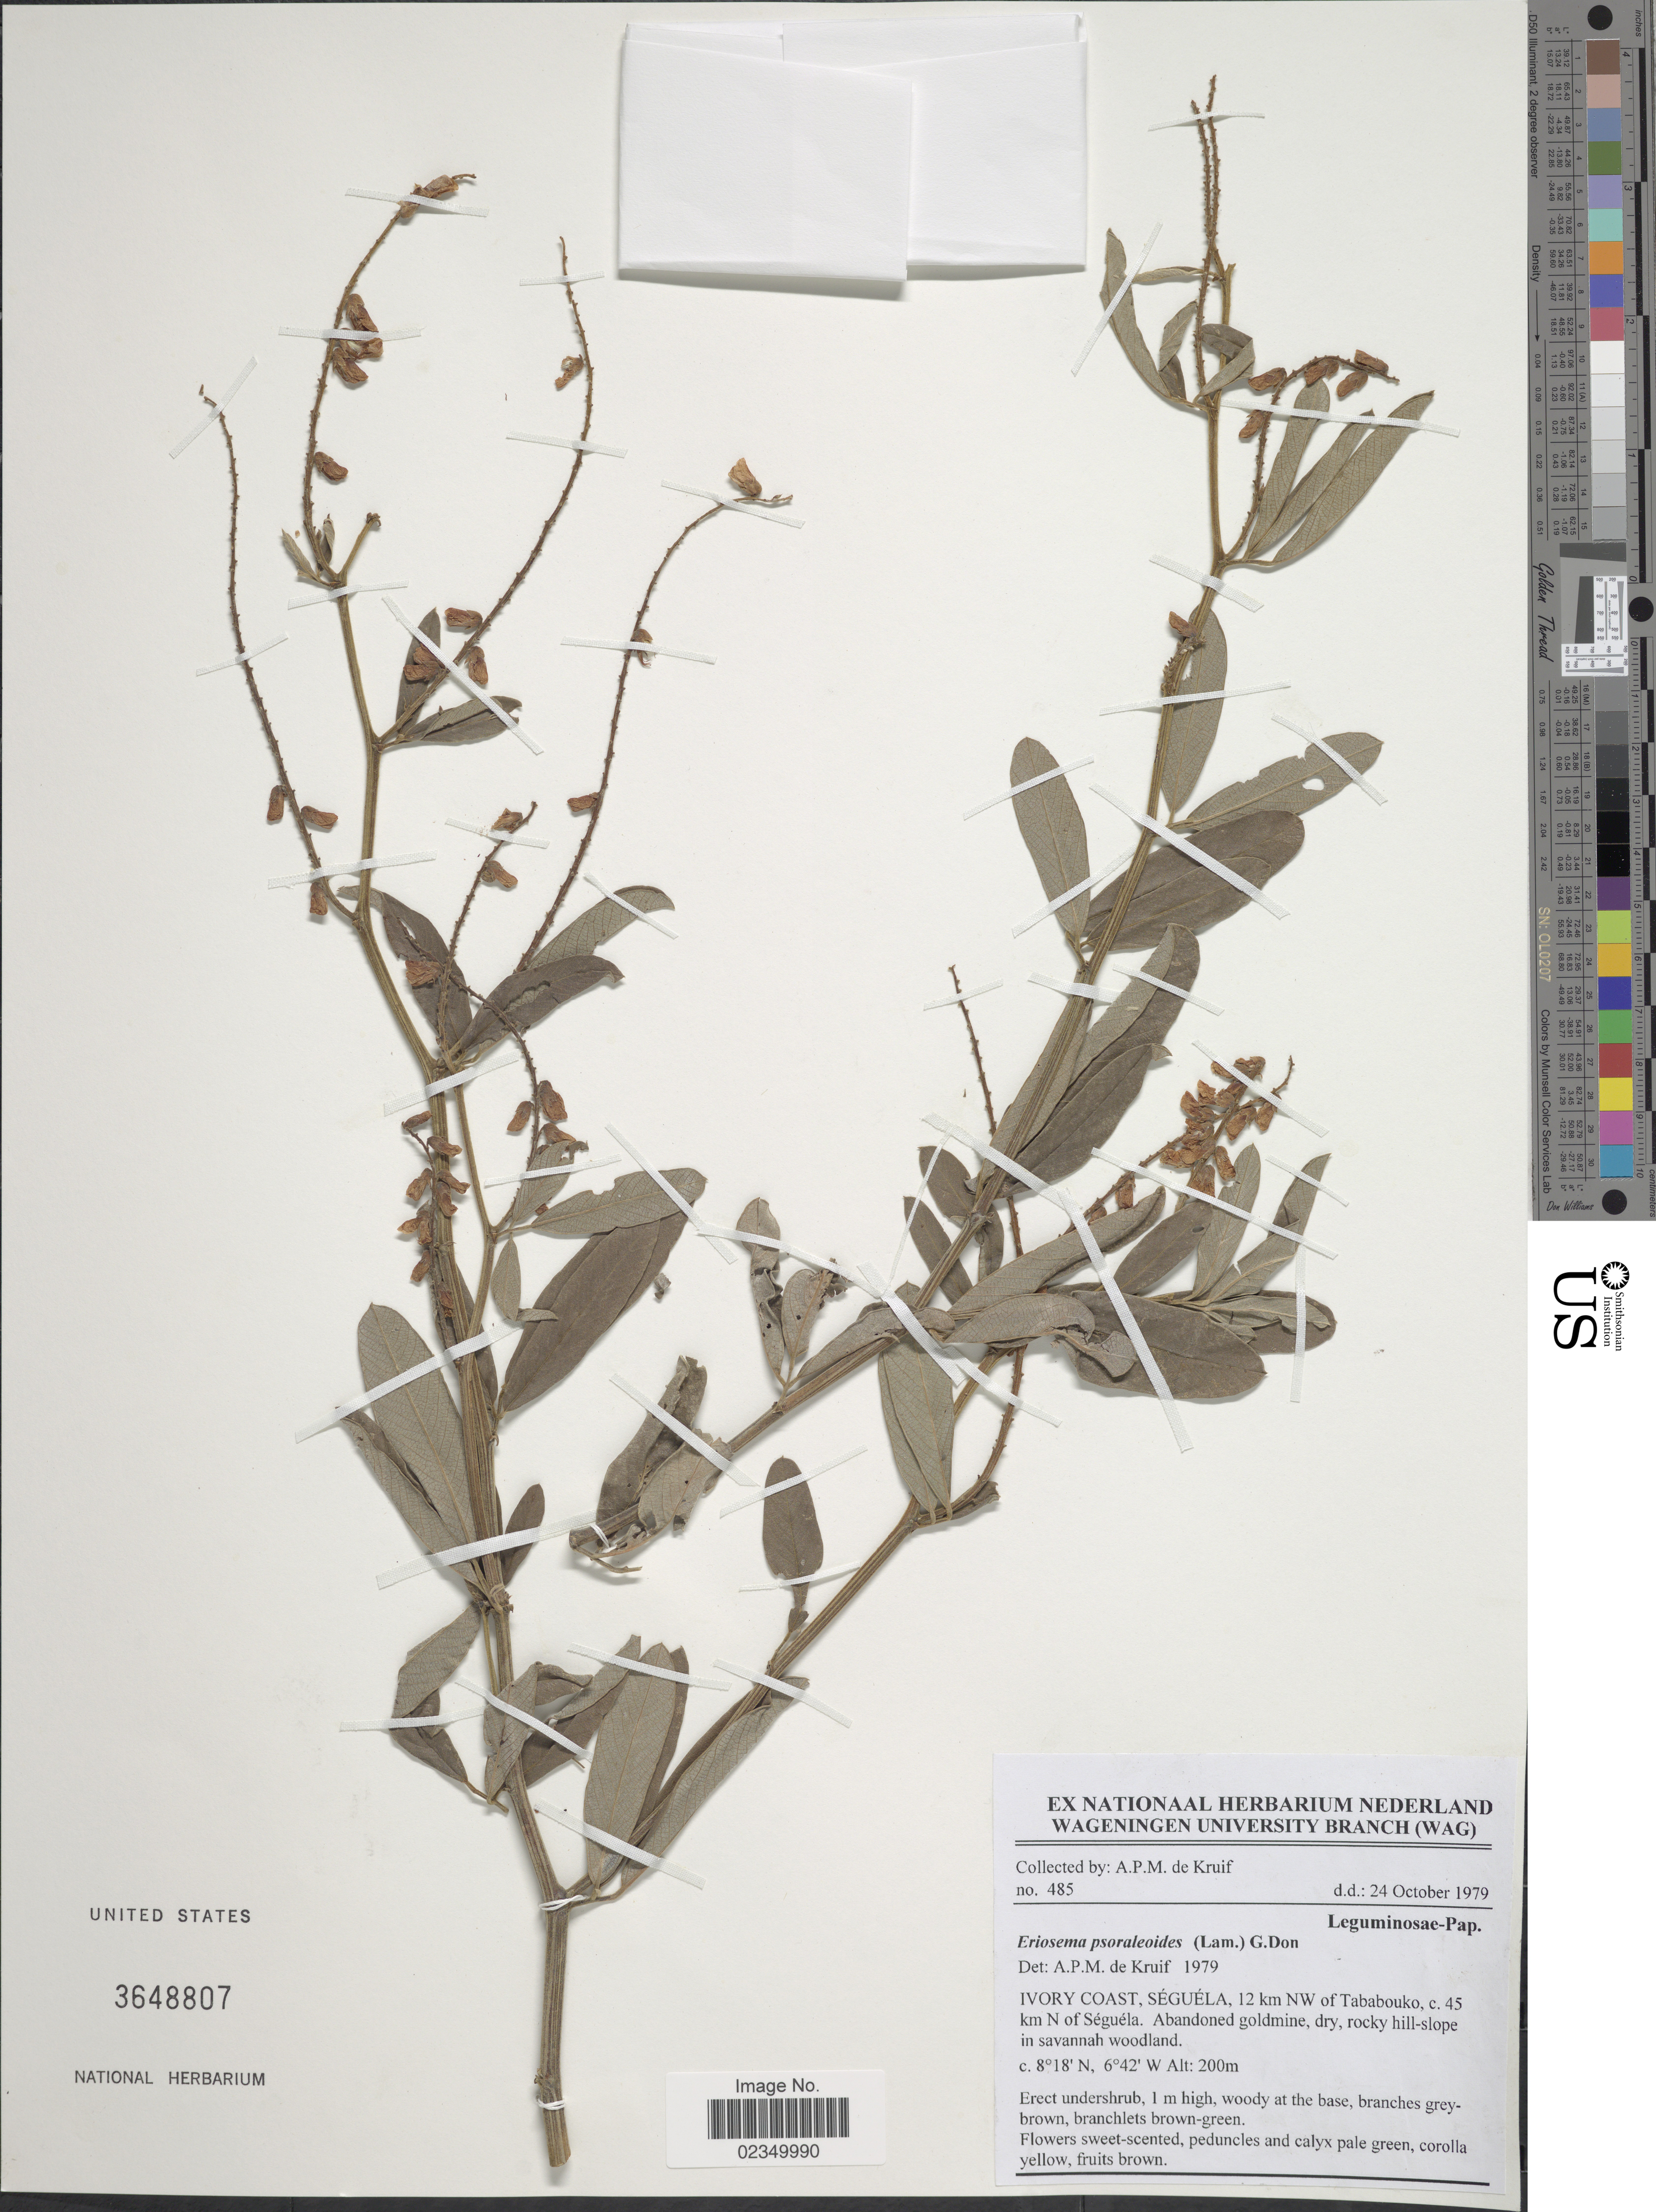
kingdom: Plantae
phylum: Tracheophyta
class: Magnoliopsida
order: Fabales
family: Fabaceae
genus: Eriosema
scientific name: Eriosema psoraloides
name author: (Lam.) G. Don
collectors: A. P. de Kruif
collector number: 485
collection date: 1979-10-24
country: Ivory Coast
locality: Ivory Coast, Seguela, 12 km NW of Tababouko, c. 45 km N of Seguela.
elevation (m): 200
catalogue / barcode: US 3648807